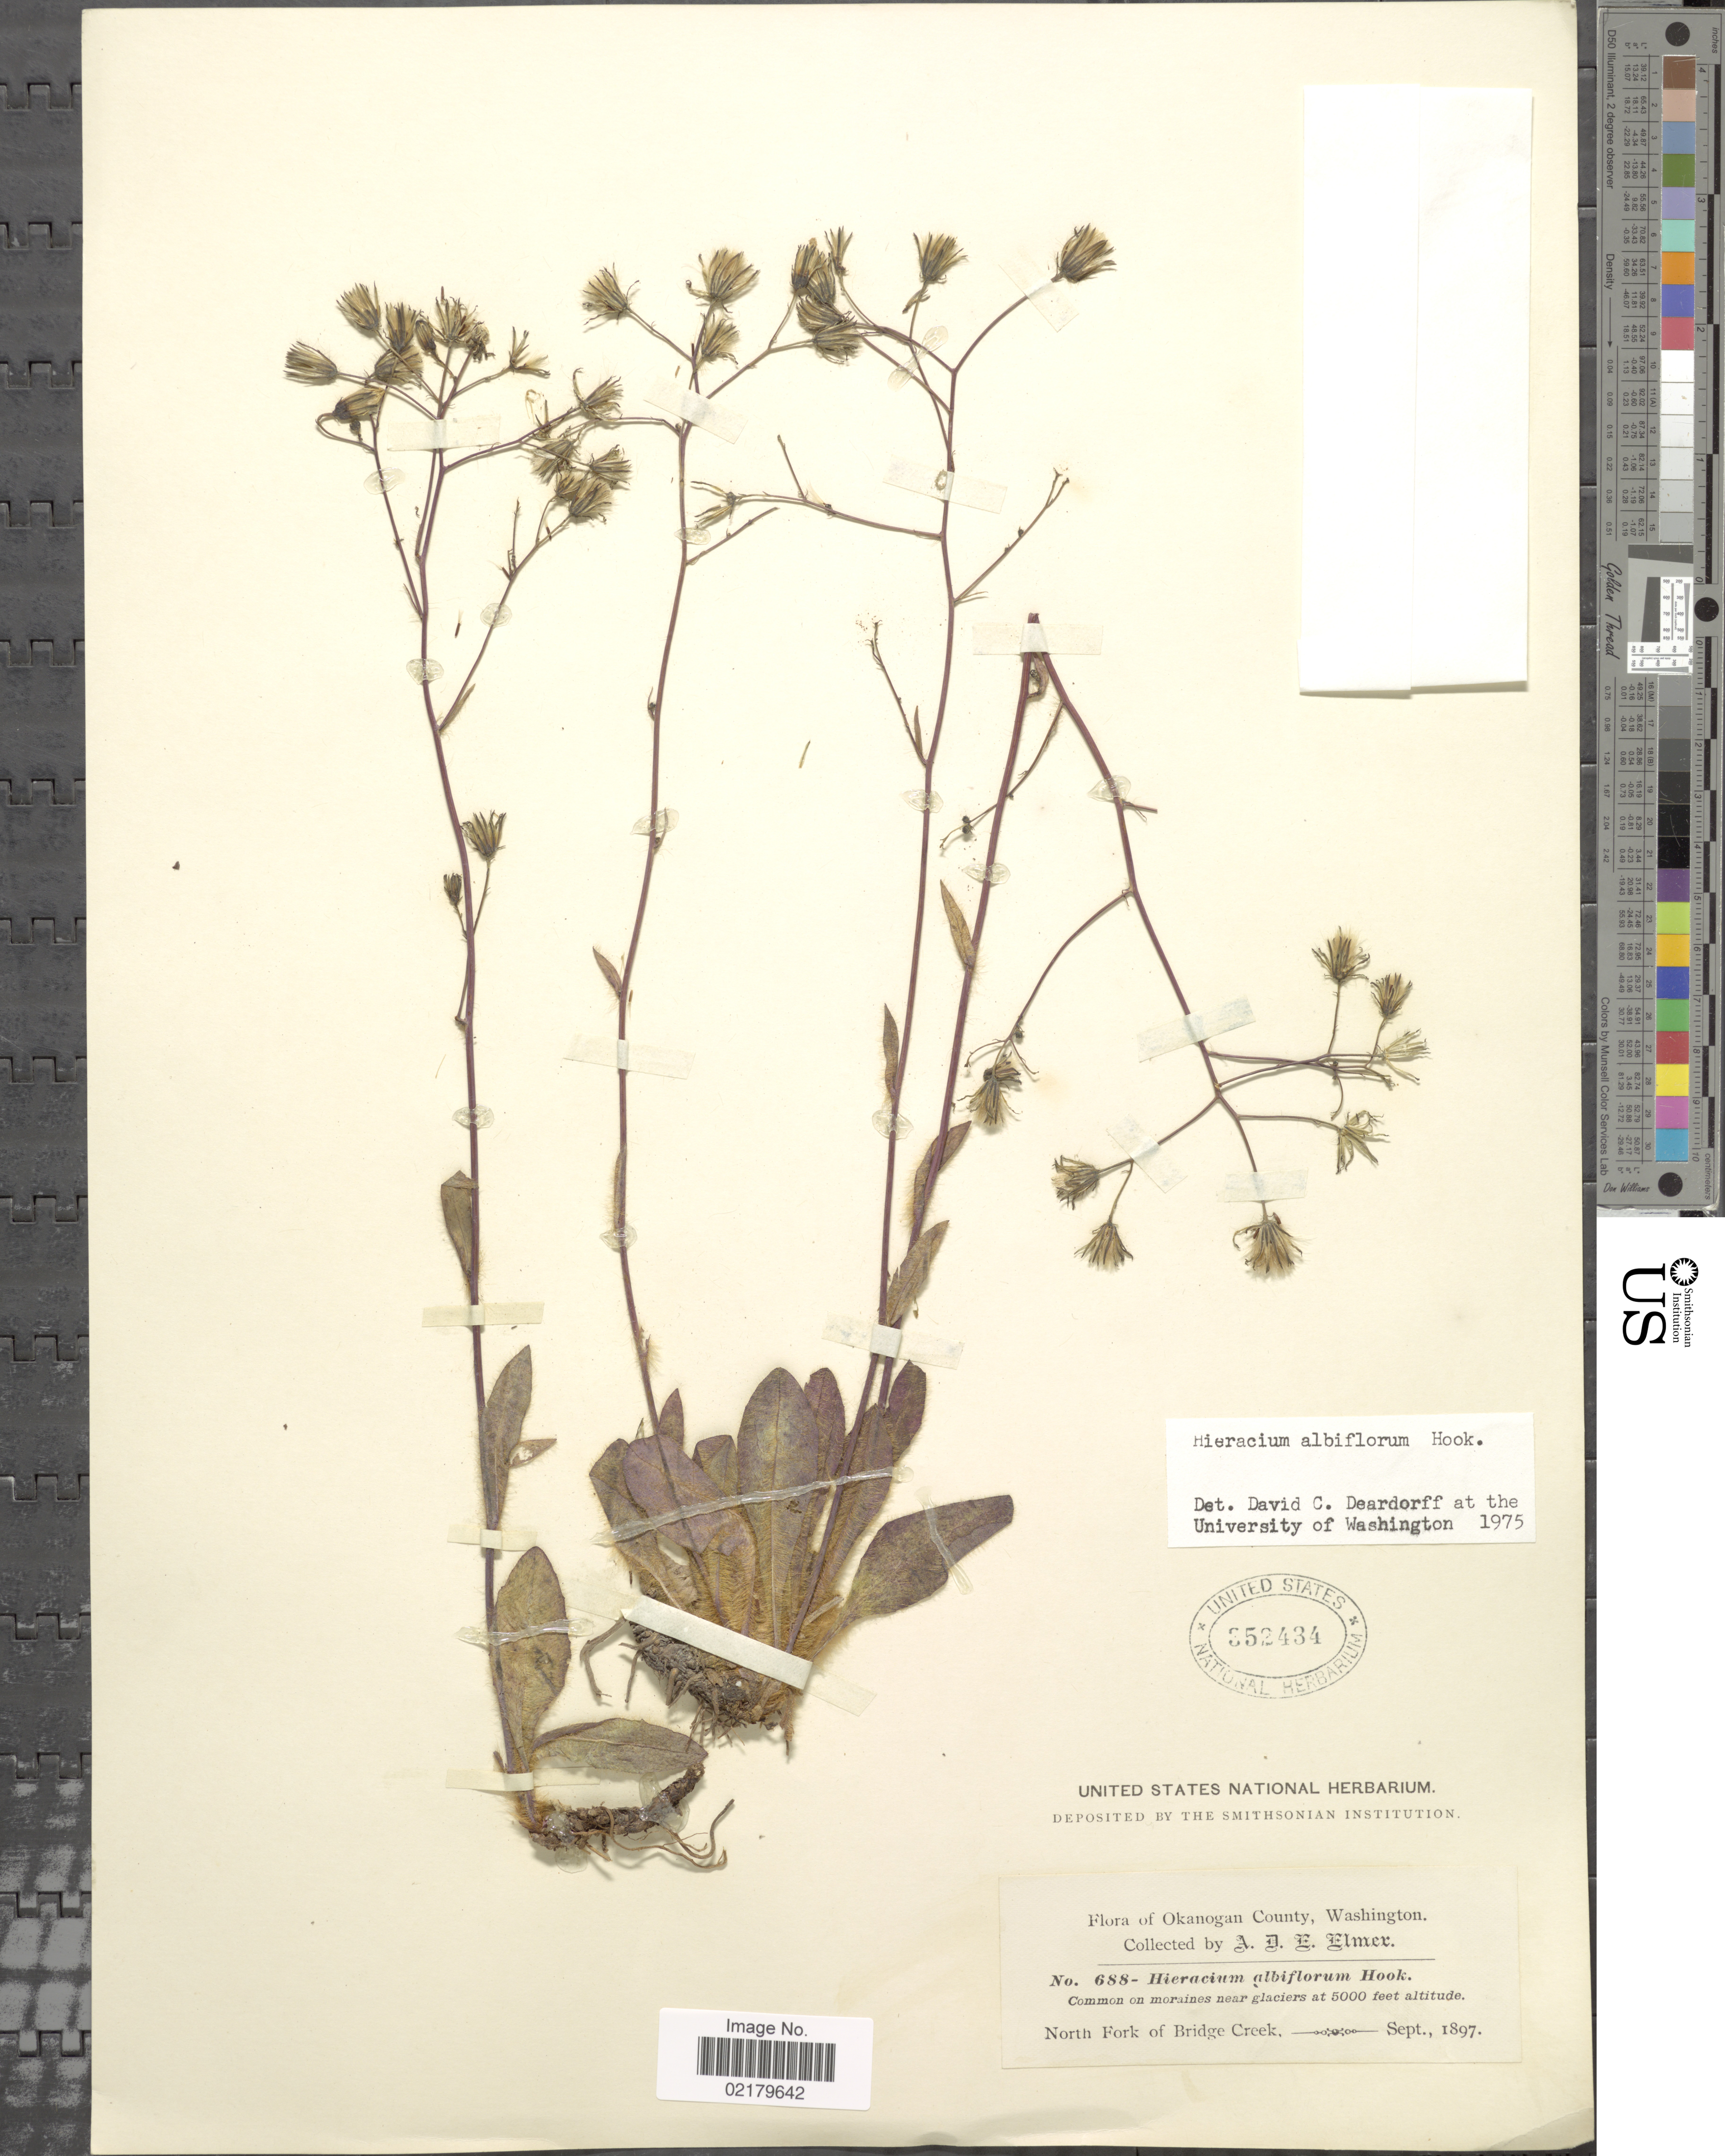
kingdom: Plantae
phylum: Tracheophyta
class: Magnoliopsida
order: Asterales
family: Asteraceae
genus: Hieracium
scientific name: Hieracium albiflorum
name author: Hook.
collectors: A. D. E. Elmer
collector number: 688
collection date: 1897-09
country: United States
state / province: Washington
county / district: Okanogan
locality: Okanogan County, Common on moraines near glaciers, North Fork of Bridge Creek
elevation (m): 1524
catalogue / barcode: US 352434